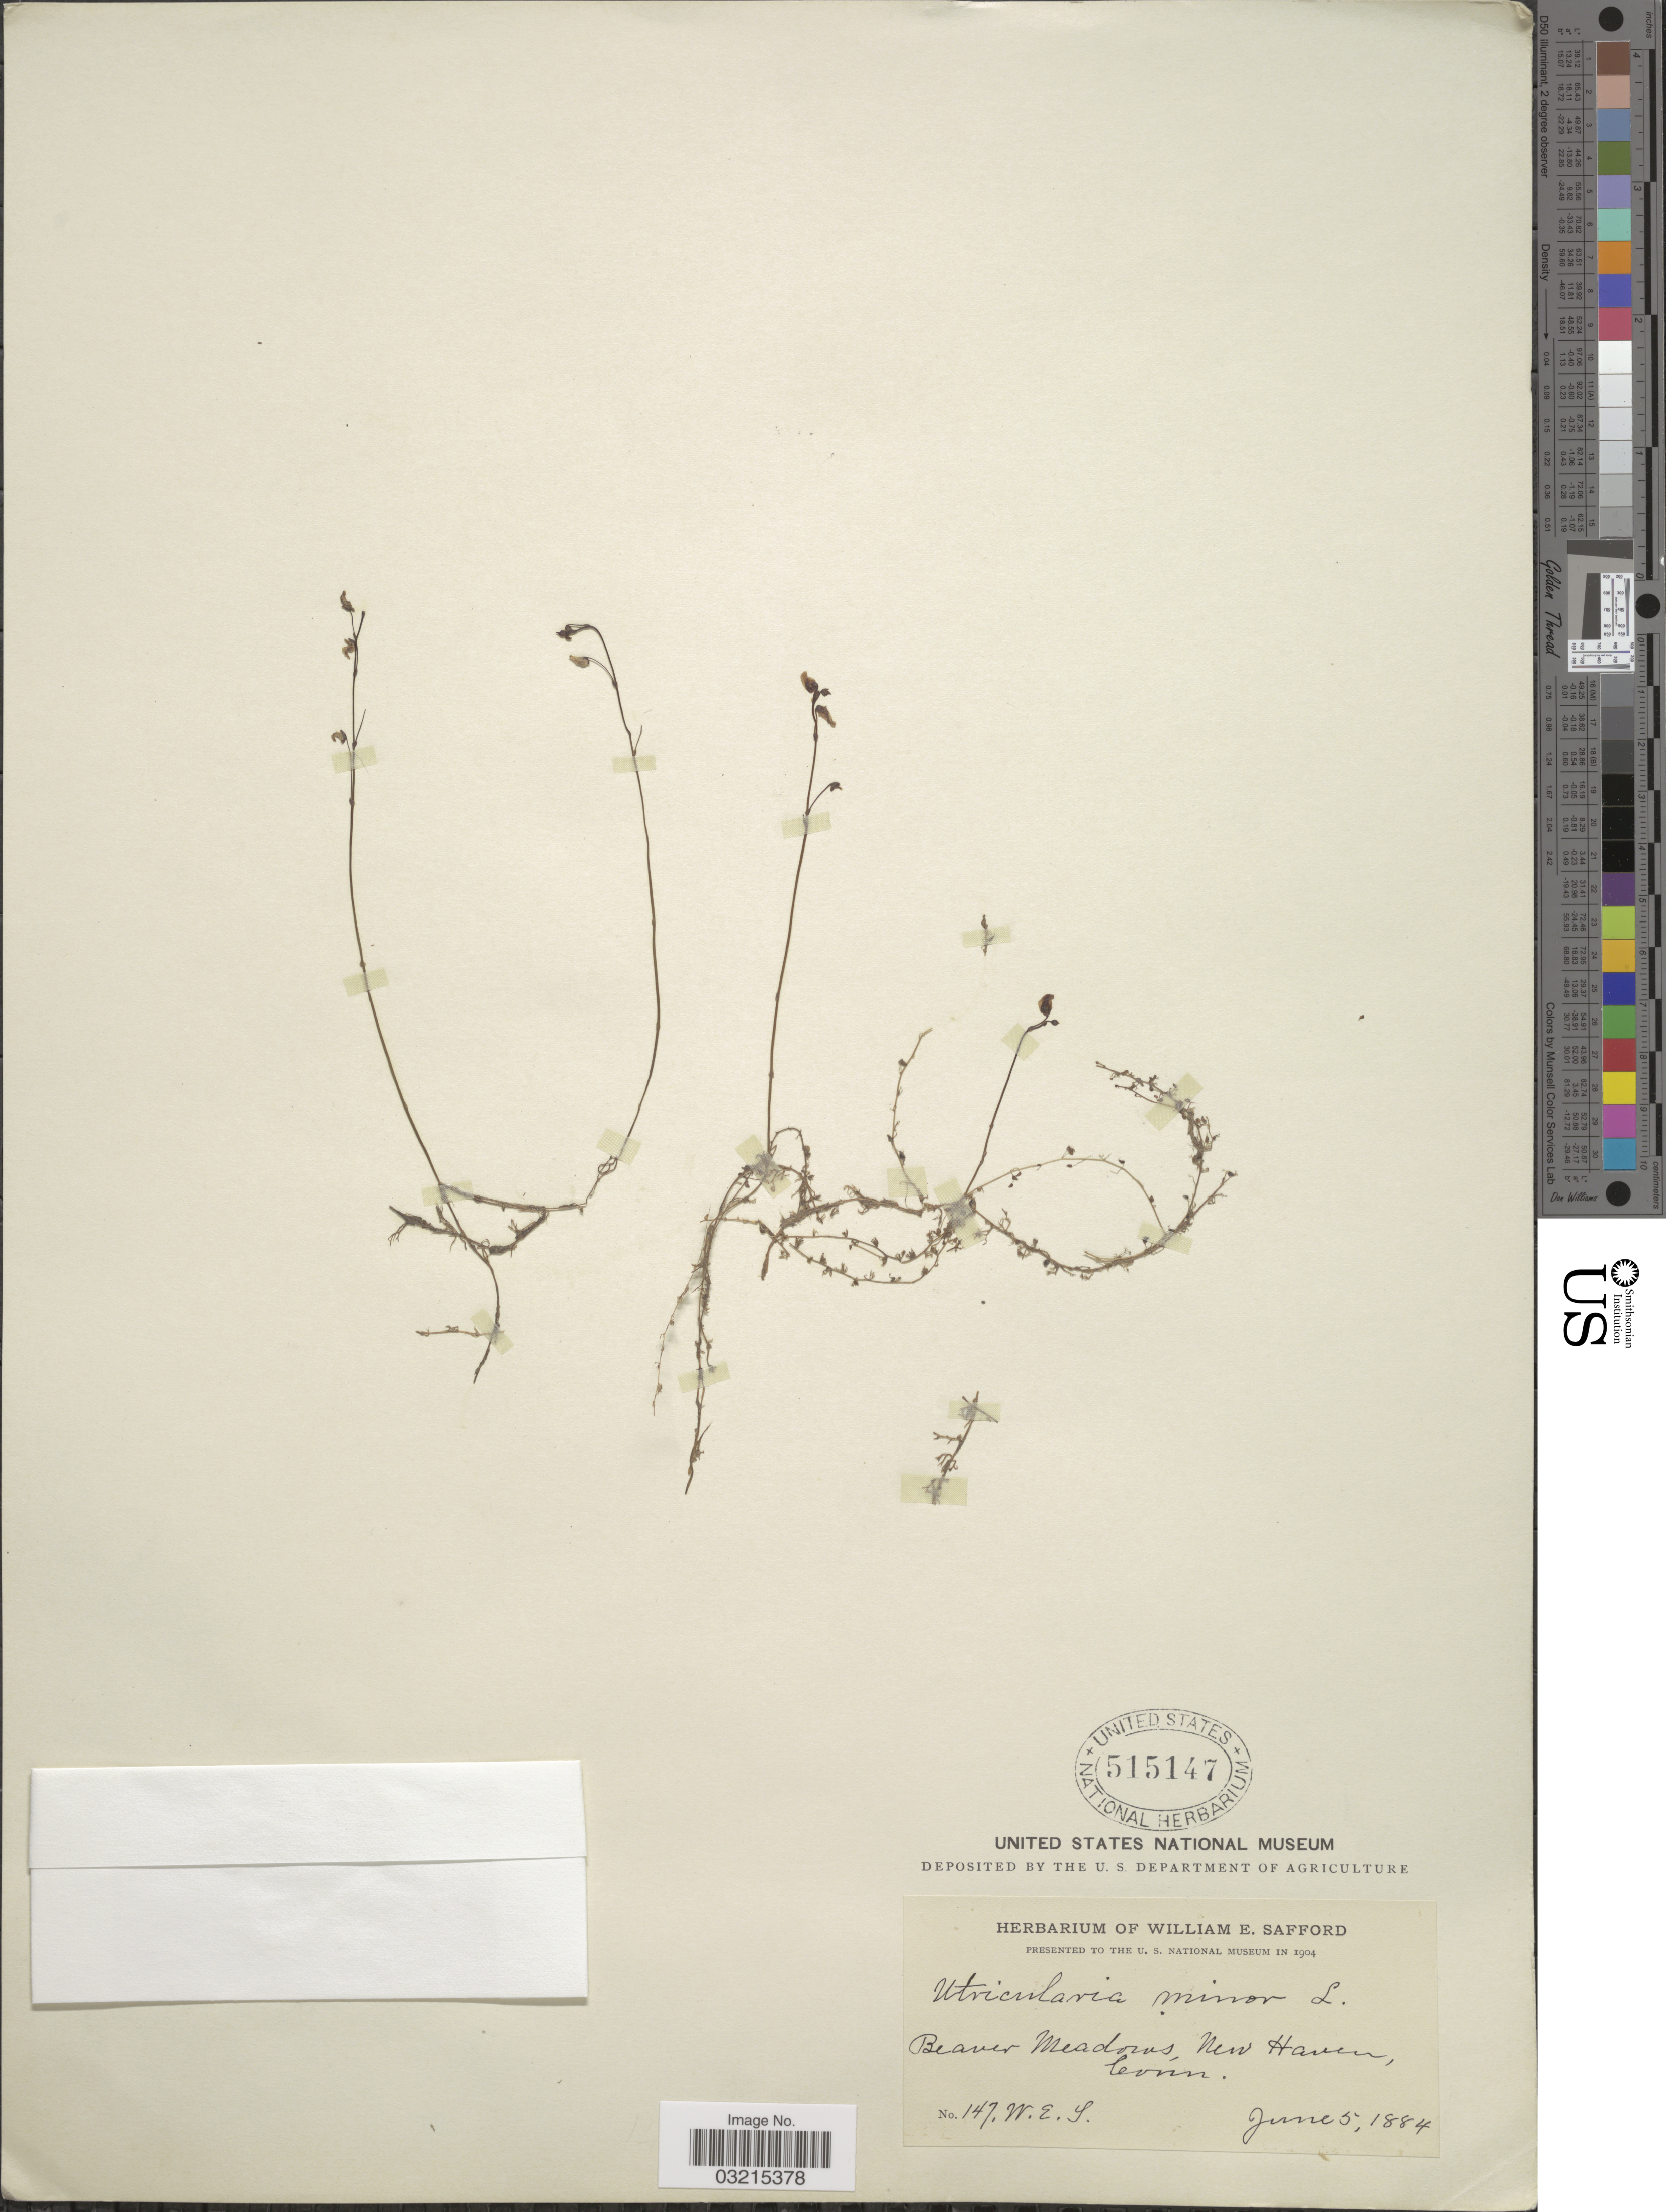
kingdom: Plantae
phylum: Tracheophyta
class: Magnoliopsida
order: Lamiales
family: Lentibulariaceae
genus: Utricularia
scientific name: Utricularia minor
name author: L.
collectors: W. E. Safford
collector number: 147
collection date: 1884-06-05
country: United States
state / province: Connecticut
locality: Beaver Meadows, New Haven, Conn.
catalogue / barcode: US 515147